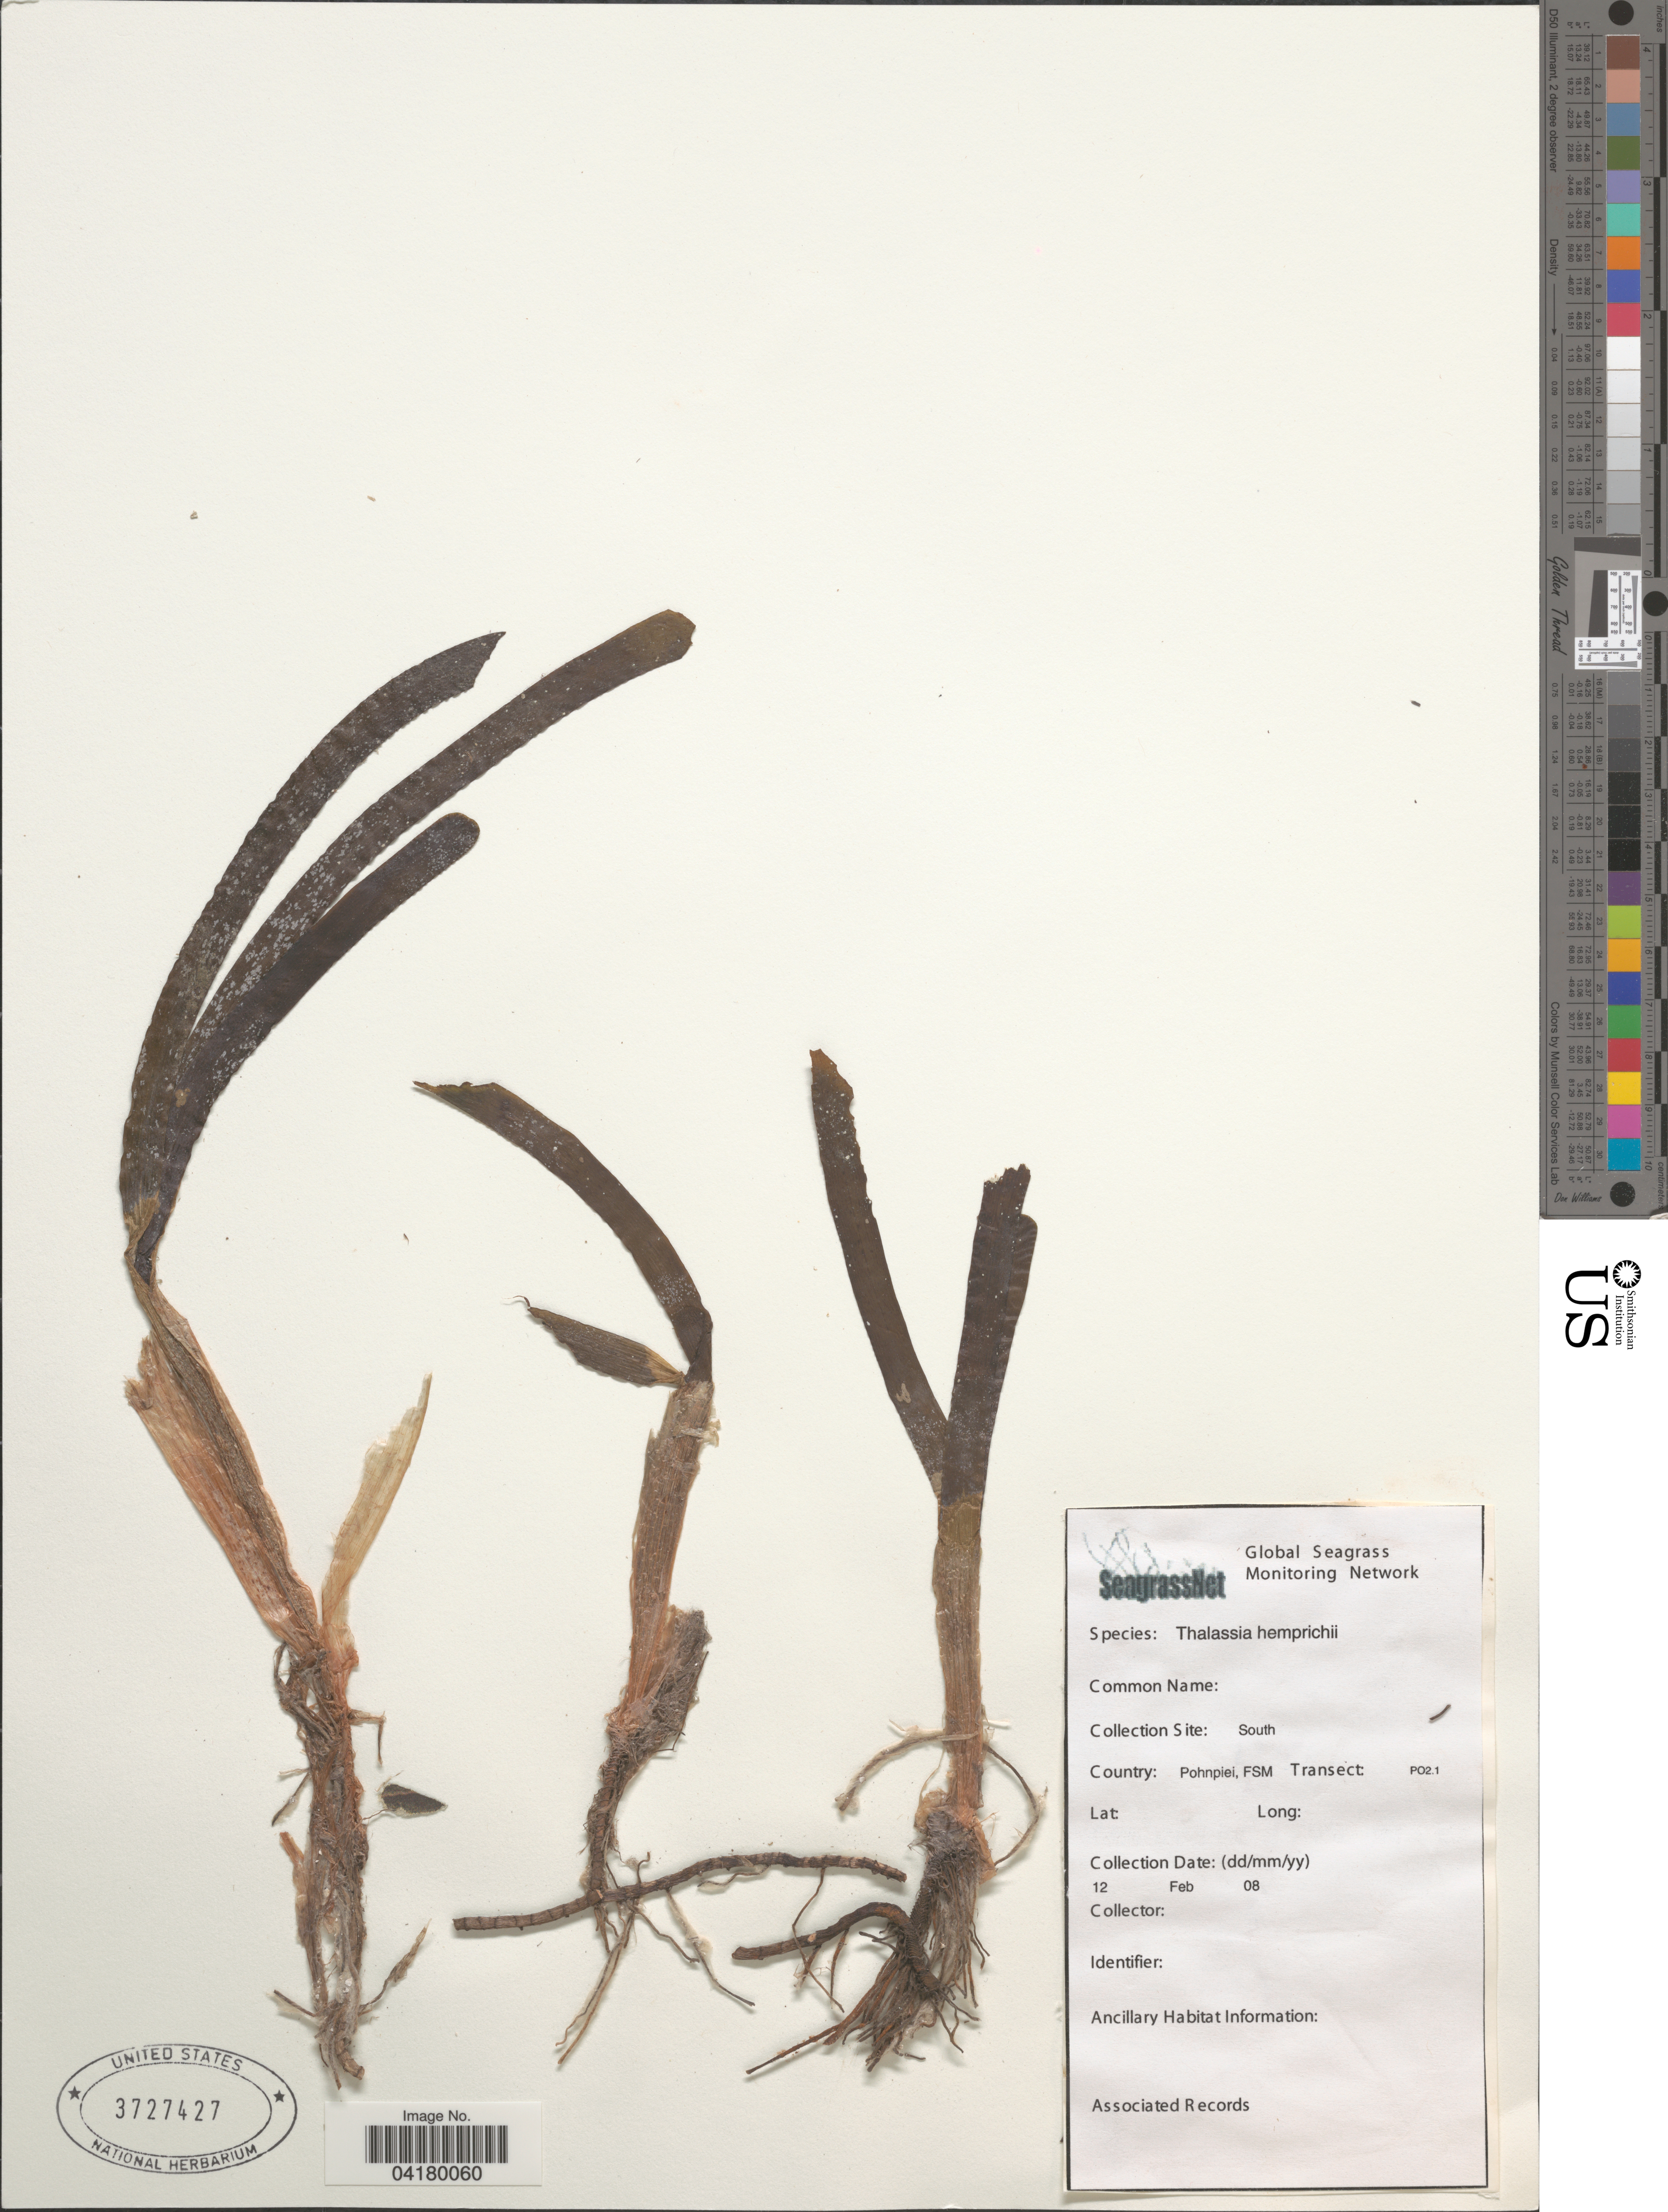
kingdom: Plantae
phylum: Tracheophyta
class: Liliopsida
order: Alismatales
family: Hydrocharitaceae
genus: Thalassia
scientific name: Thalassia hemprichii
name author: Asch.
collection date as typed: Transcribed d/m/y: 12/2/8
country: Micronesia, Federated States of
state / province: Pohnpei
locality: Collection Site: South. Country: Pohnpiei, FSM. Transect: PO2.1.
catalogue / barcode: US 3727427